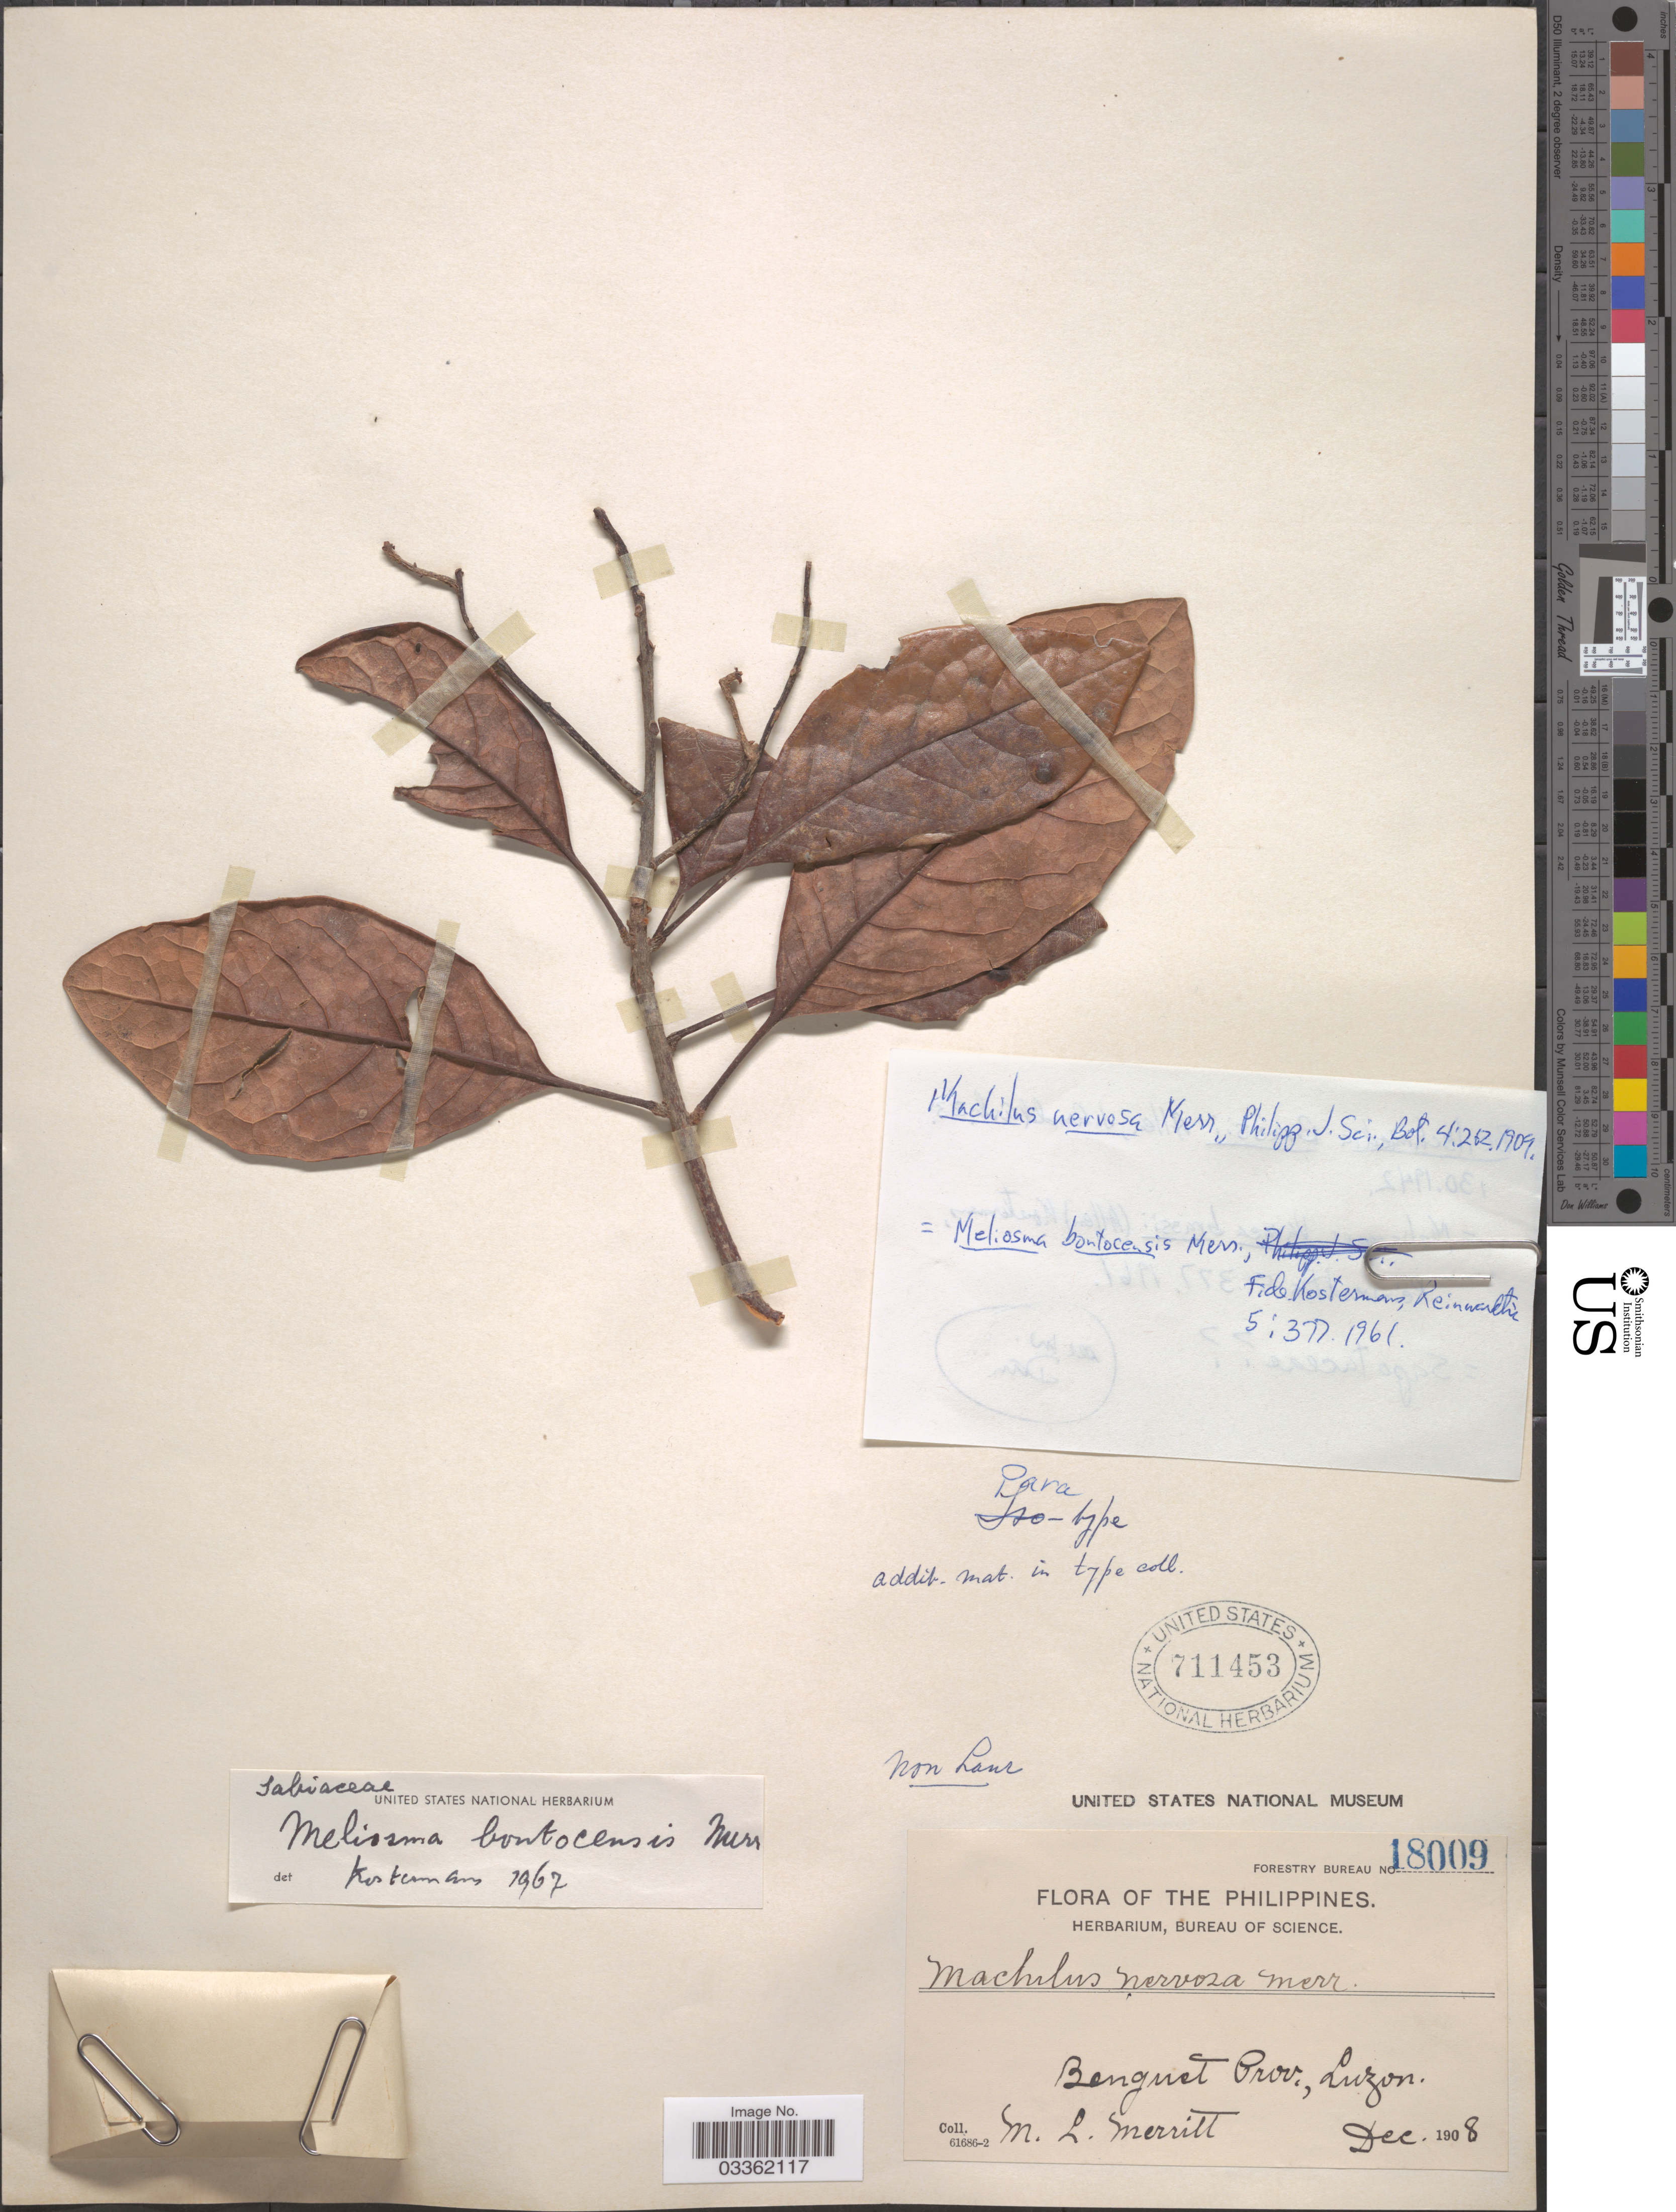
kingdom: Plantae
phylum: Tracheophyta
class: Magnoliopsida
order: Proteales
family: Sabiaceae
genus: Meliosma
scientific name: Meliosma bontocensis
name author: Merr.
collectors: M. L. Merritt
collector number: Forestry Bureau 18009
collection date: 1908-12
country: Philippines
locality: Benguet Prov., Luzon.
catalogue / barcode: US 711453